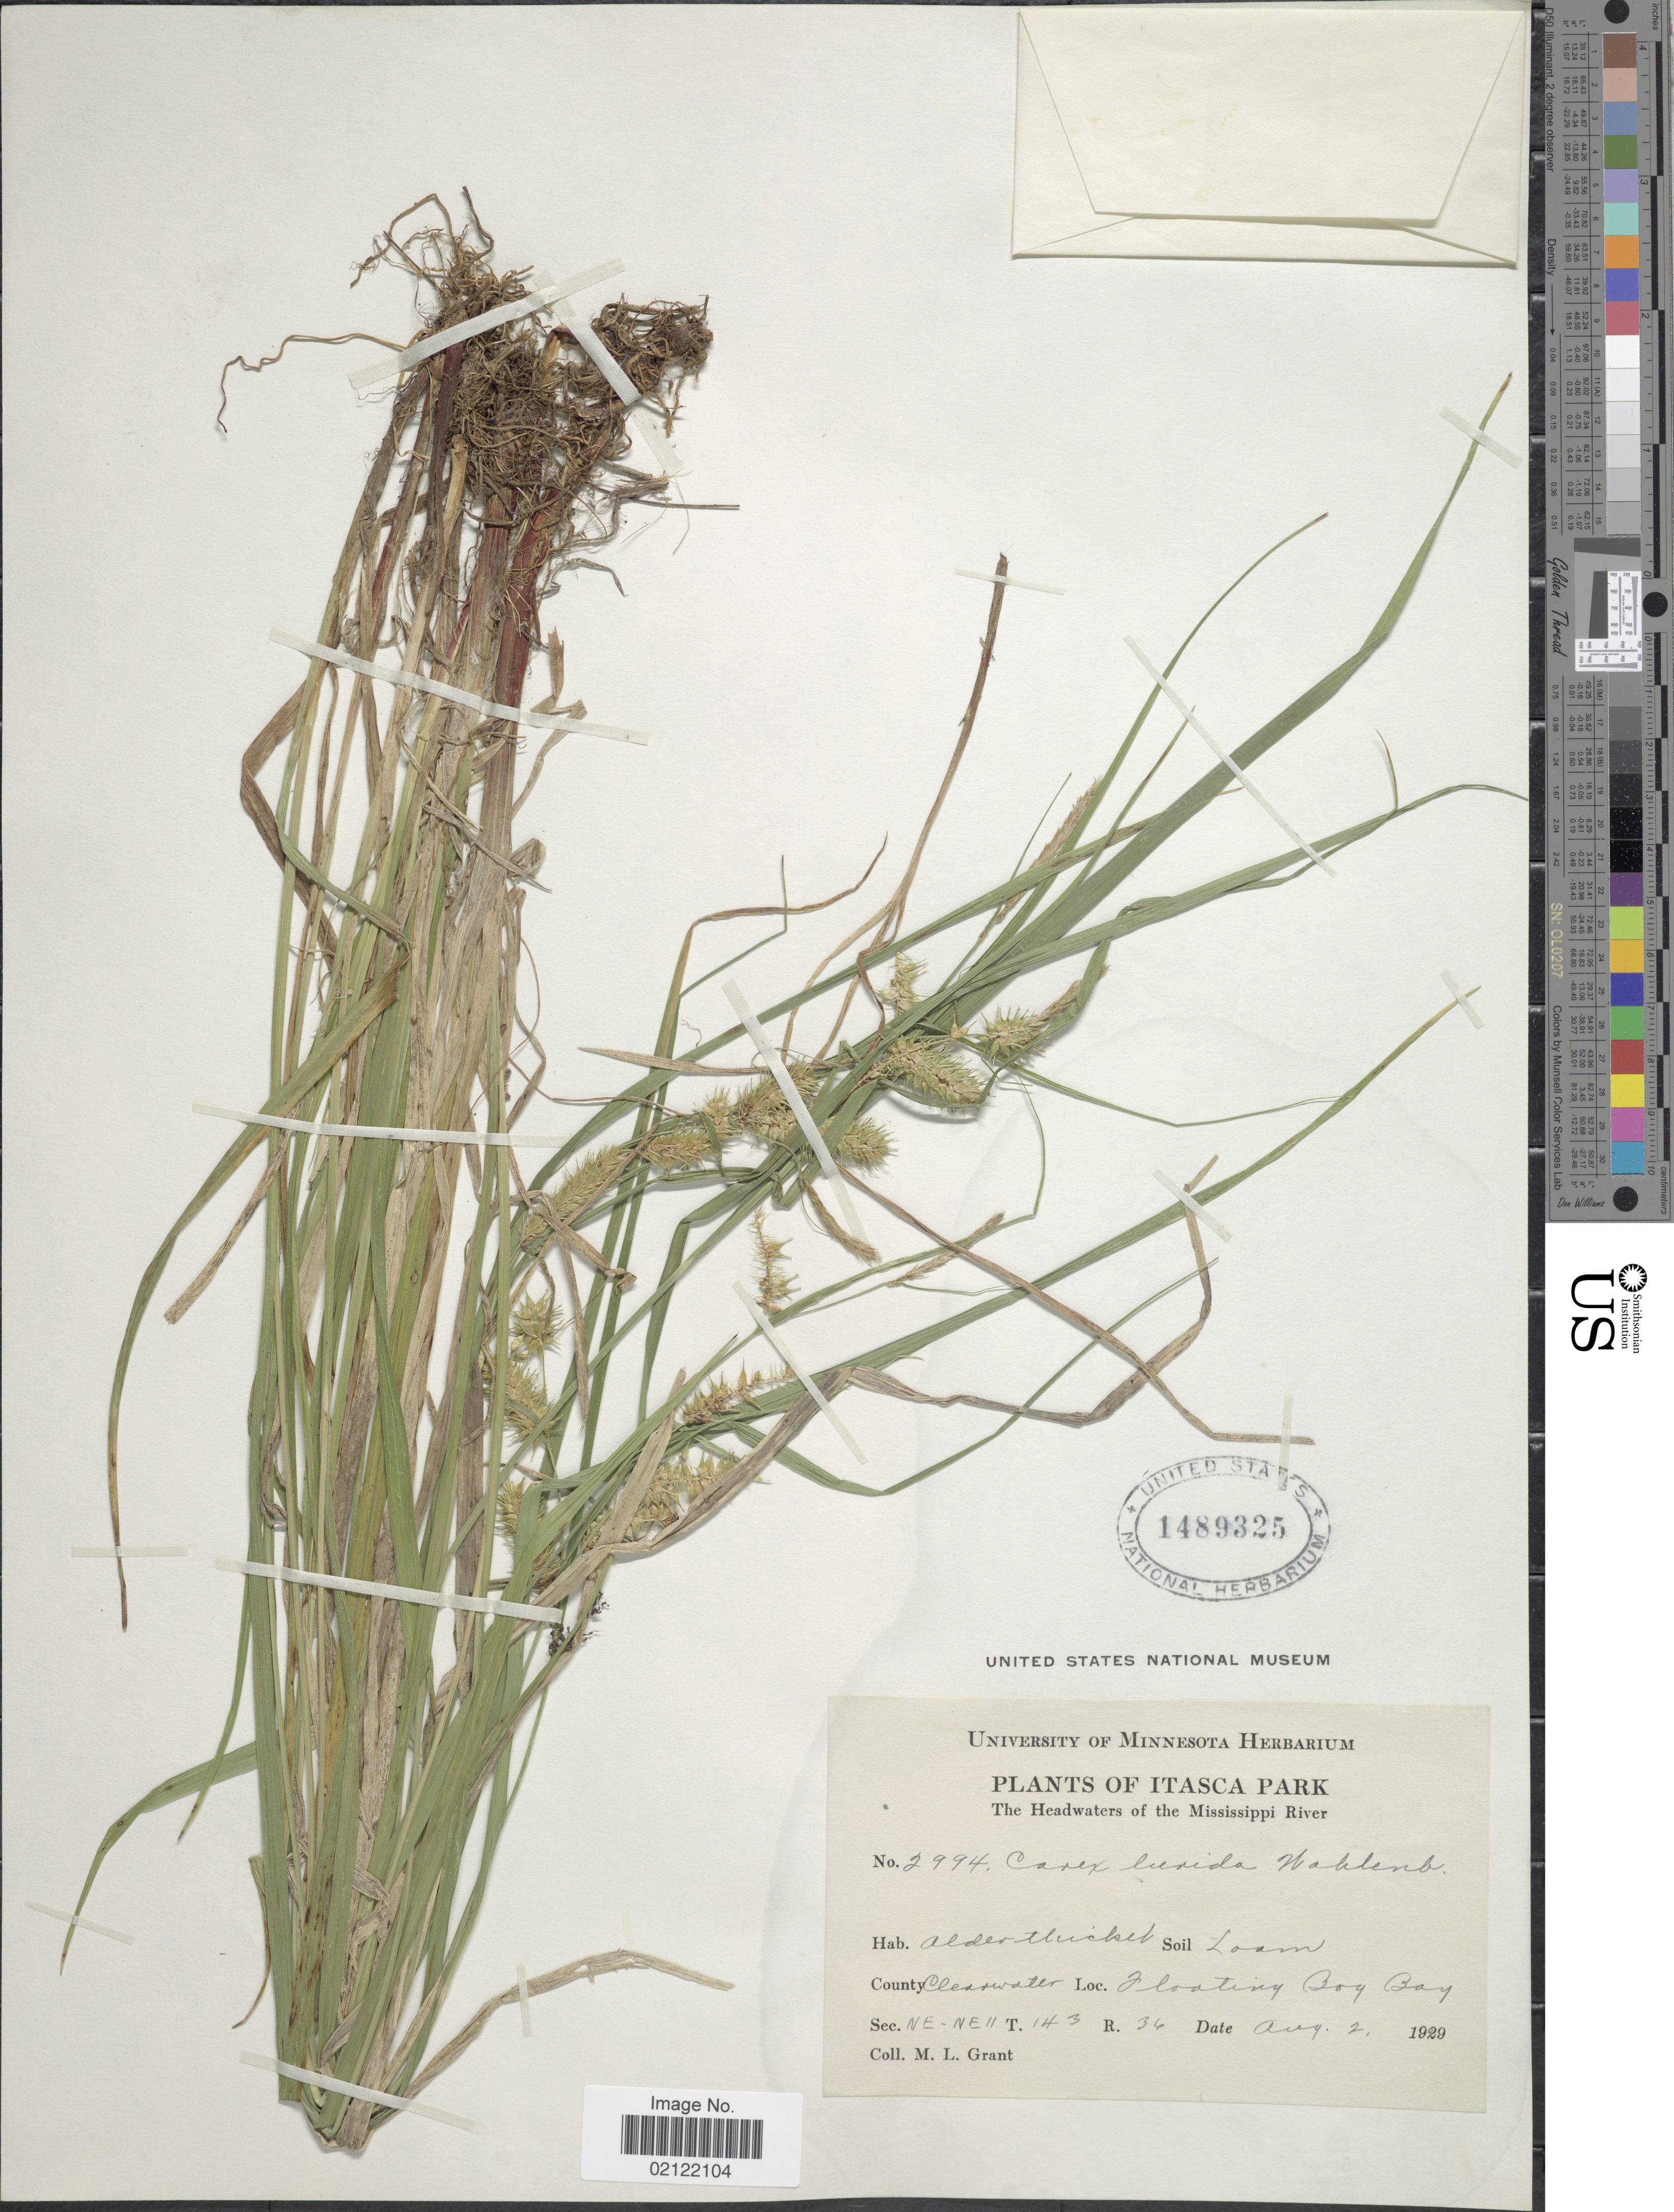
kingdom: Plantae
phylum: Tracheophyta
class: Liliopsida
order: Poales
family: Cyperaceae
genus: Carex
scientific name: Carex lurida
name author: Wahlenb.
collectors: M. L. Grant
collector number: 2994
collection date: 1929-08-02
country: United States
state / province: Minnesota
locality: Itasca Park. The Headwaters of the Mississippi River. Older thicket. Loam. County Clearwater. Floating Bog Bay. Sec. NE-NE 11 T. 143 R. 36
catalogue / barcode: US 1489325